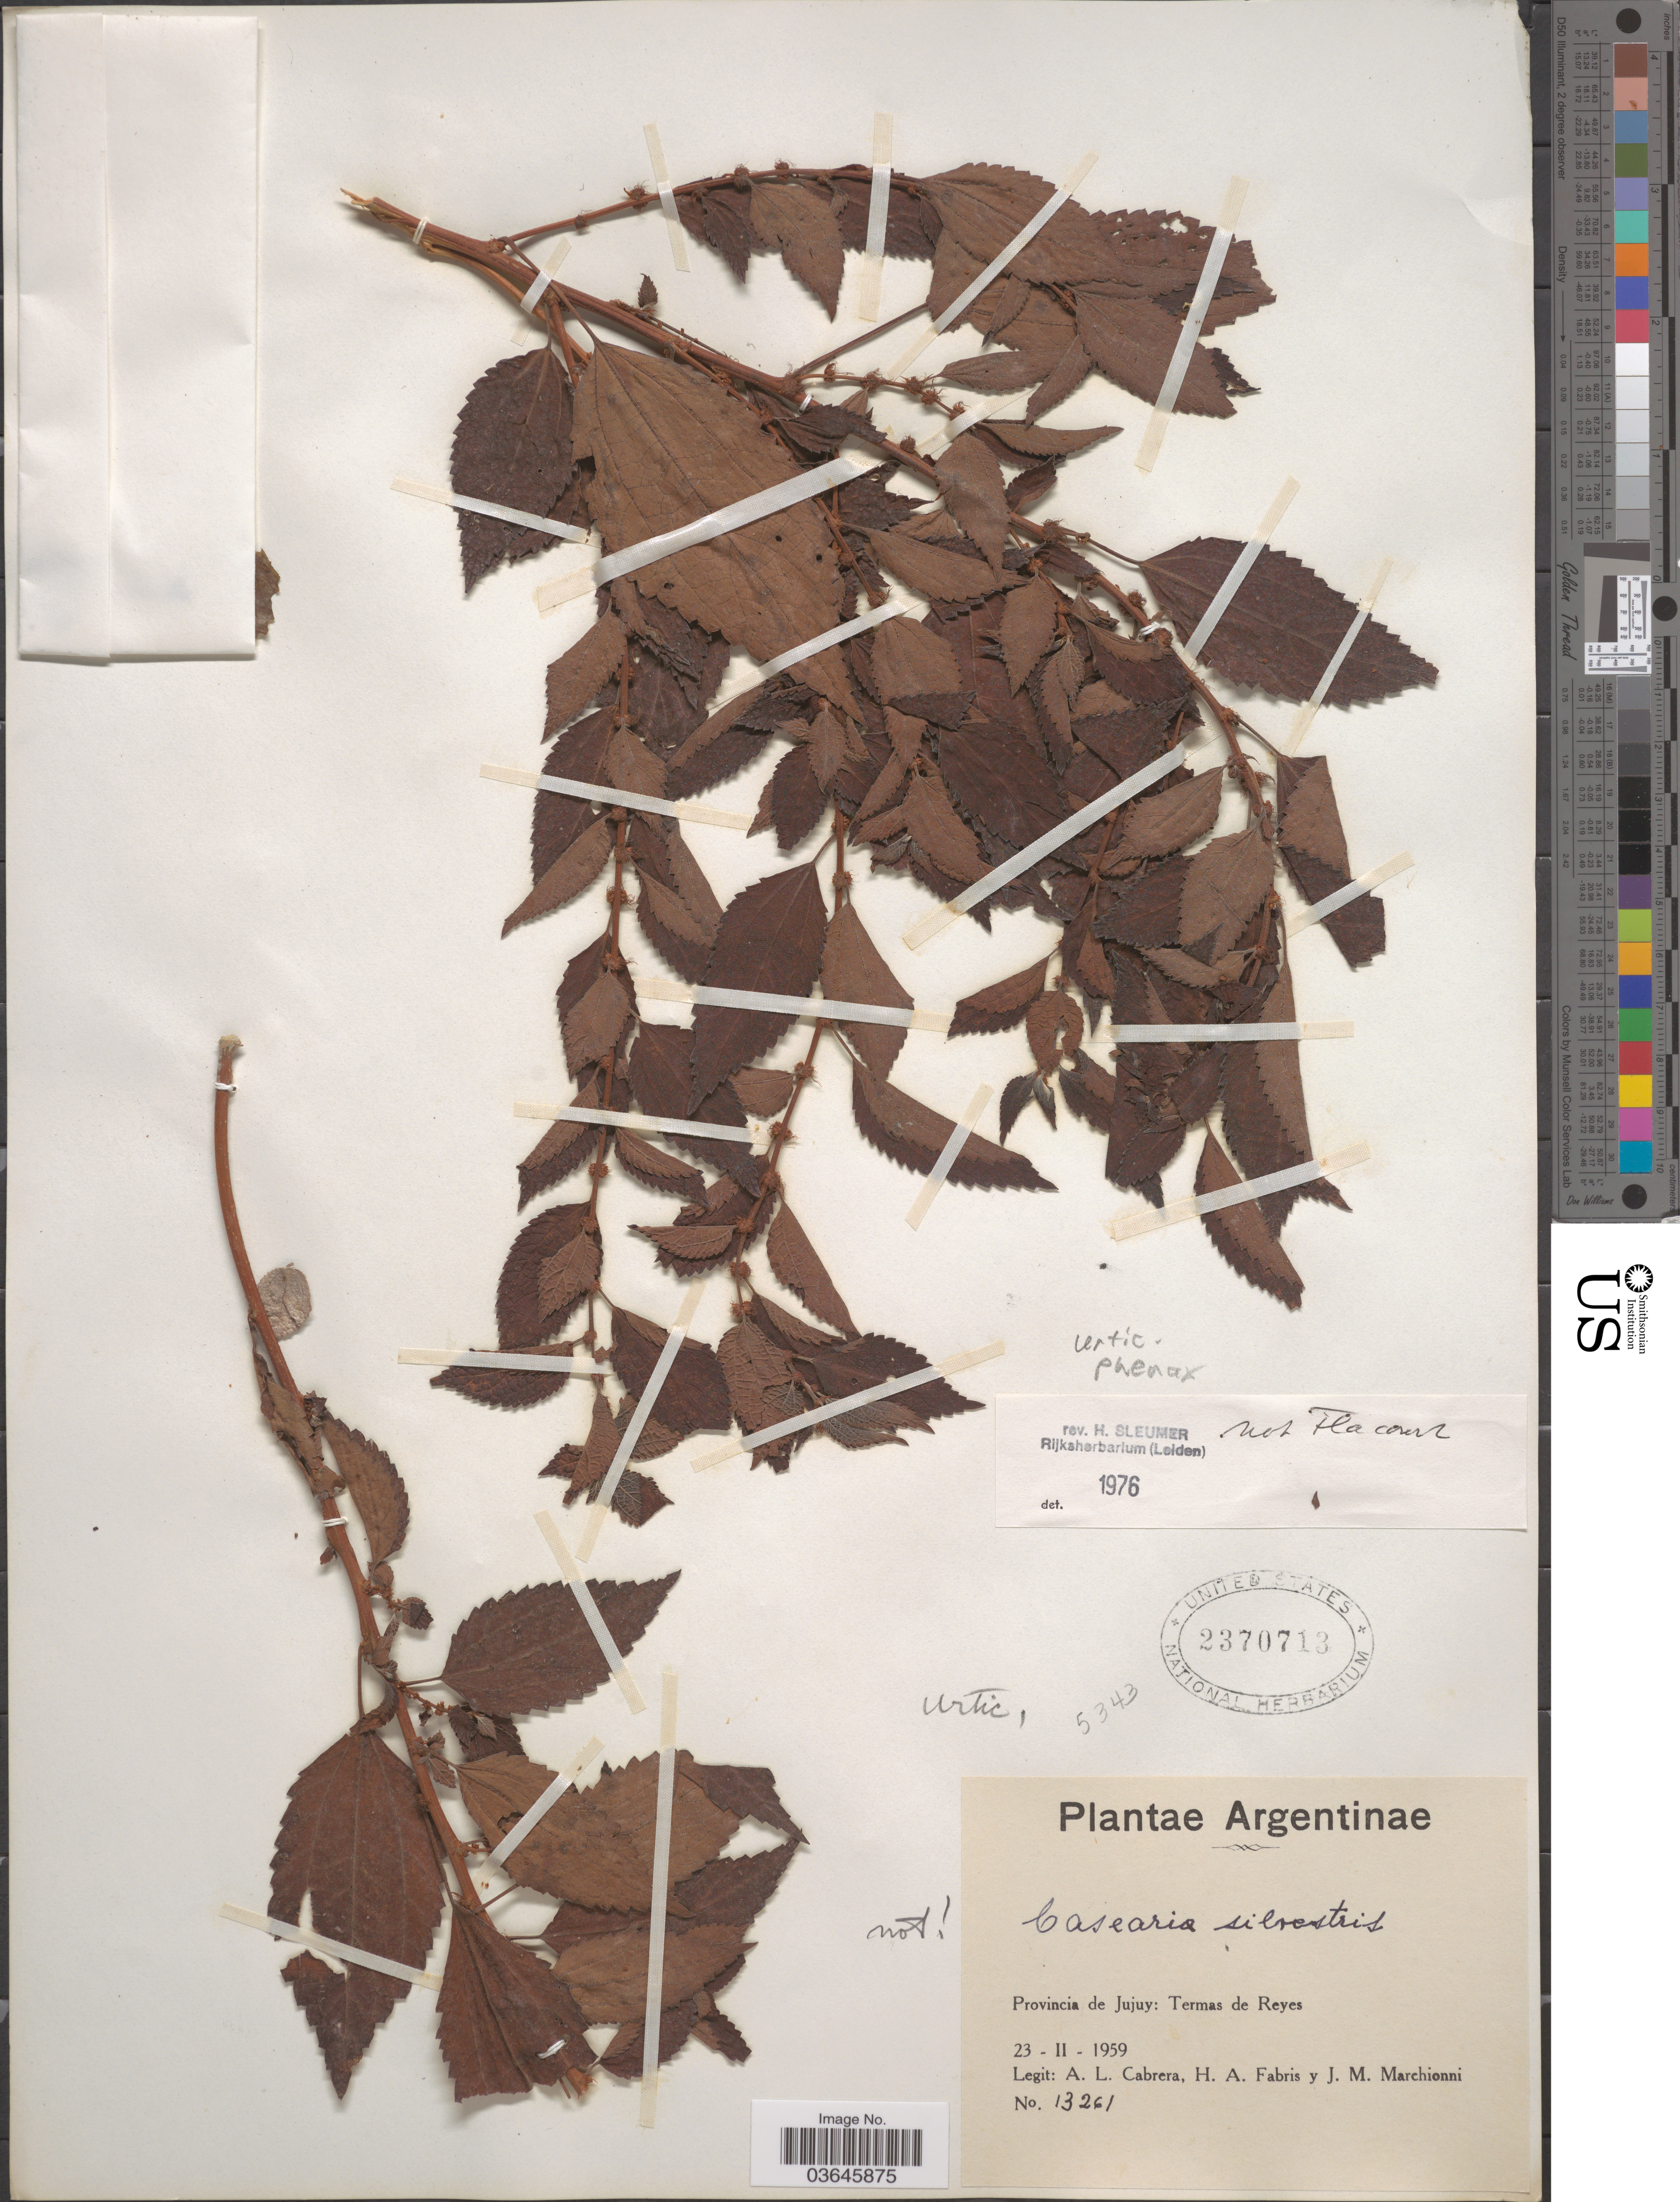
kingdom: Plantae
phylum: Tracheophyta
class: Magnoliopsida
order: Rosales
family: Urticaceae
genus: Phenax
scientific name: Phenax sp.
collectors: A. L. Cabrera, H. A. Fabris & J. Marchionni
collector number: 13261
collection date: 1959-02-23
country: Argentina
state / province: Jujuy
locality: Termas de Reyes.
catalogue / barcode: US 2370713